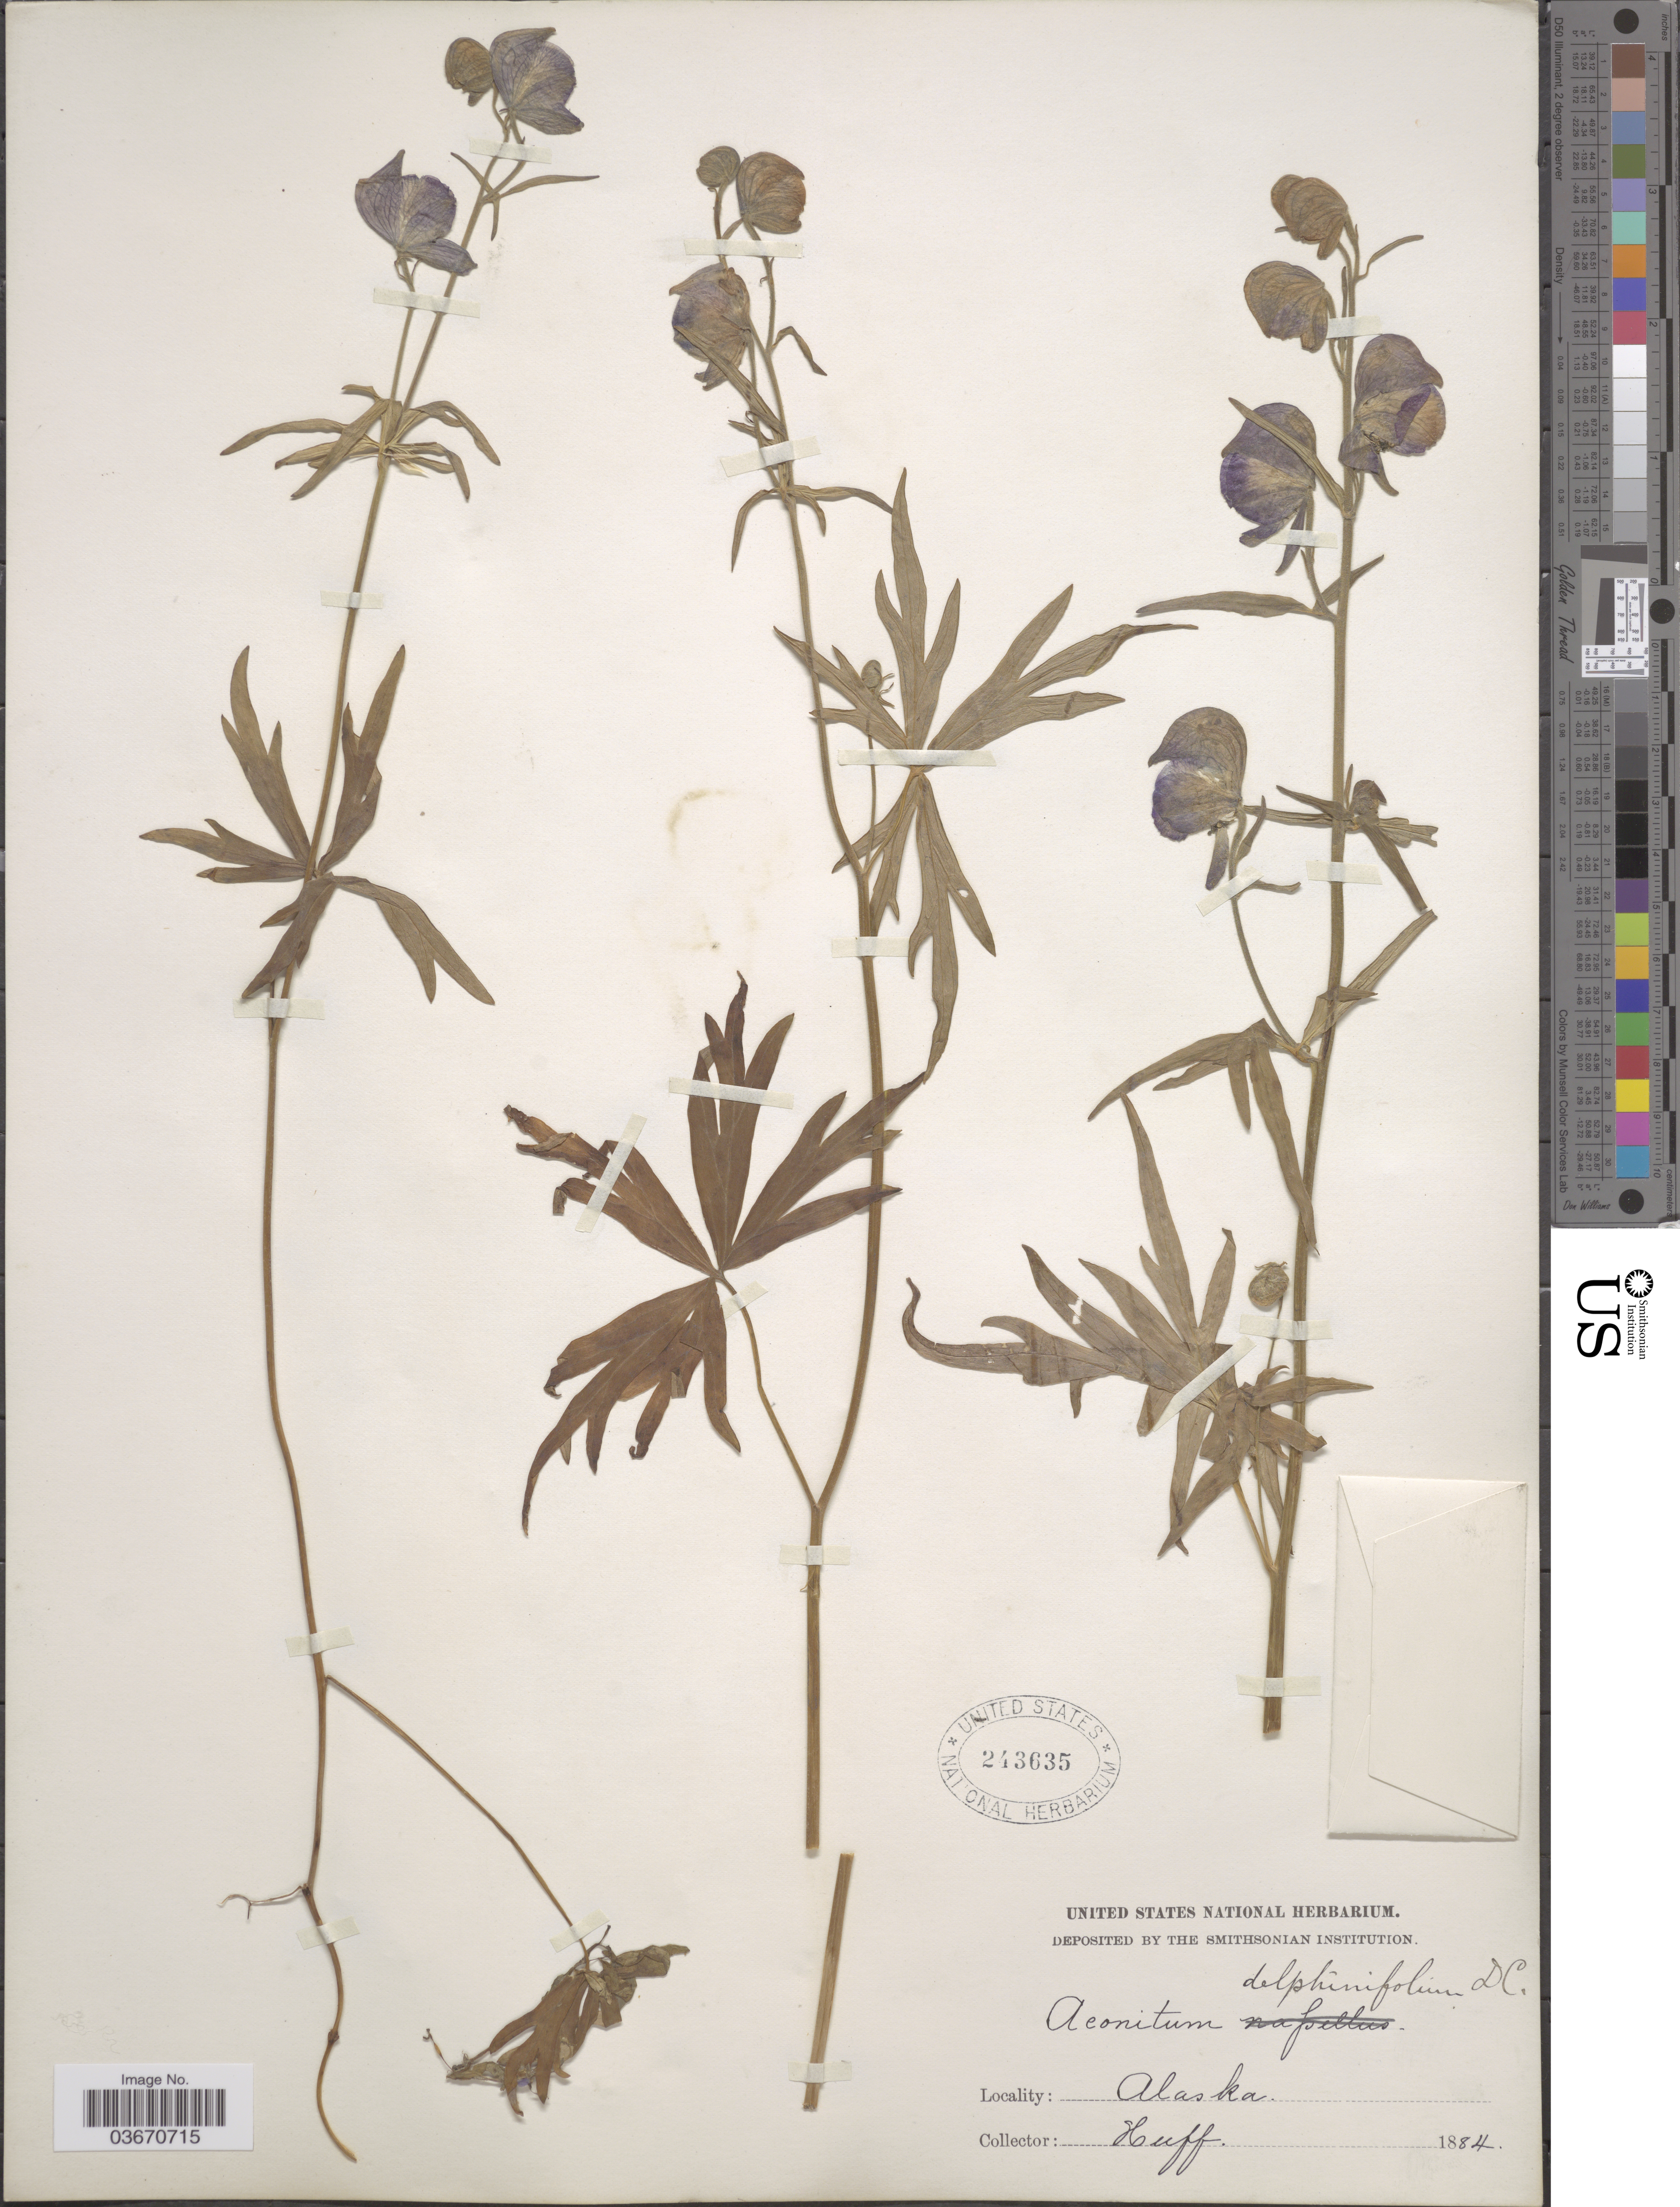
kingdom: Plantae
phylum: Tracheophyta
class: Magnoliopsida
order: Ranunculales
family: Ranunculaceae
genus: Aconitum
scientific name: Aconitum delphinifolium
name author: DC.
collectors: -. Huff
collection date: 1884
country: United States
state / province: Alaska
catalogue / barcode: US 243635